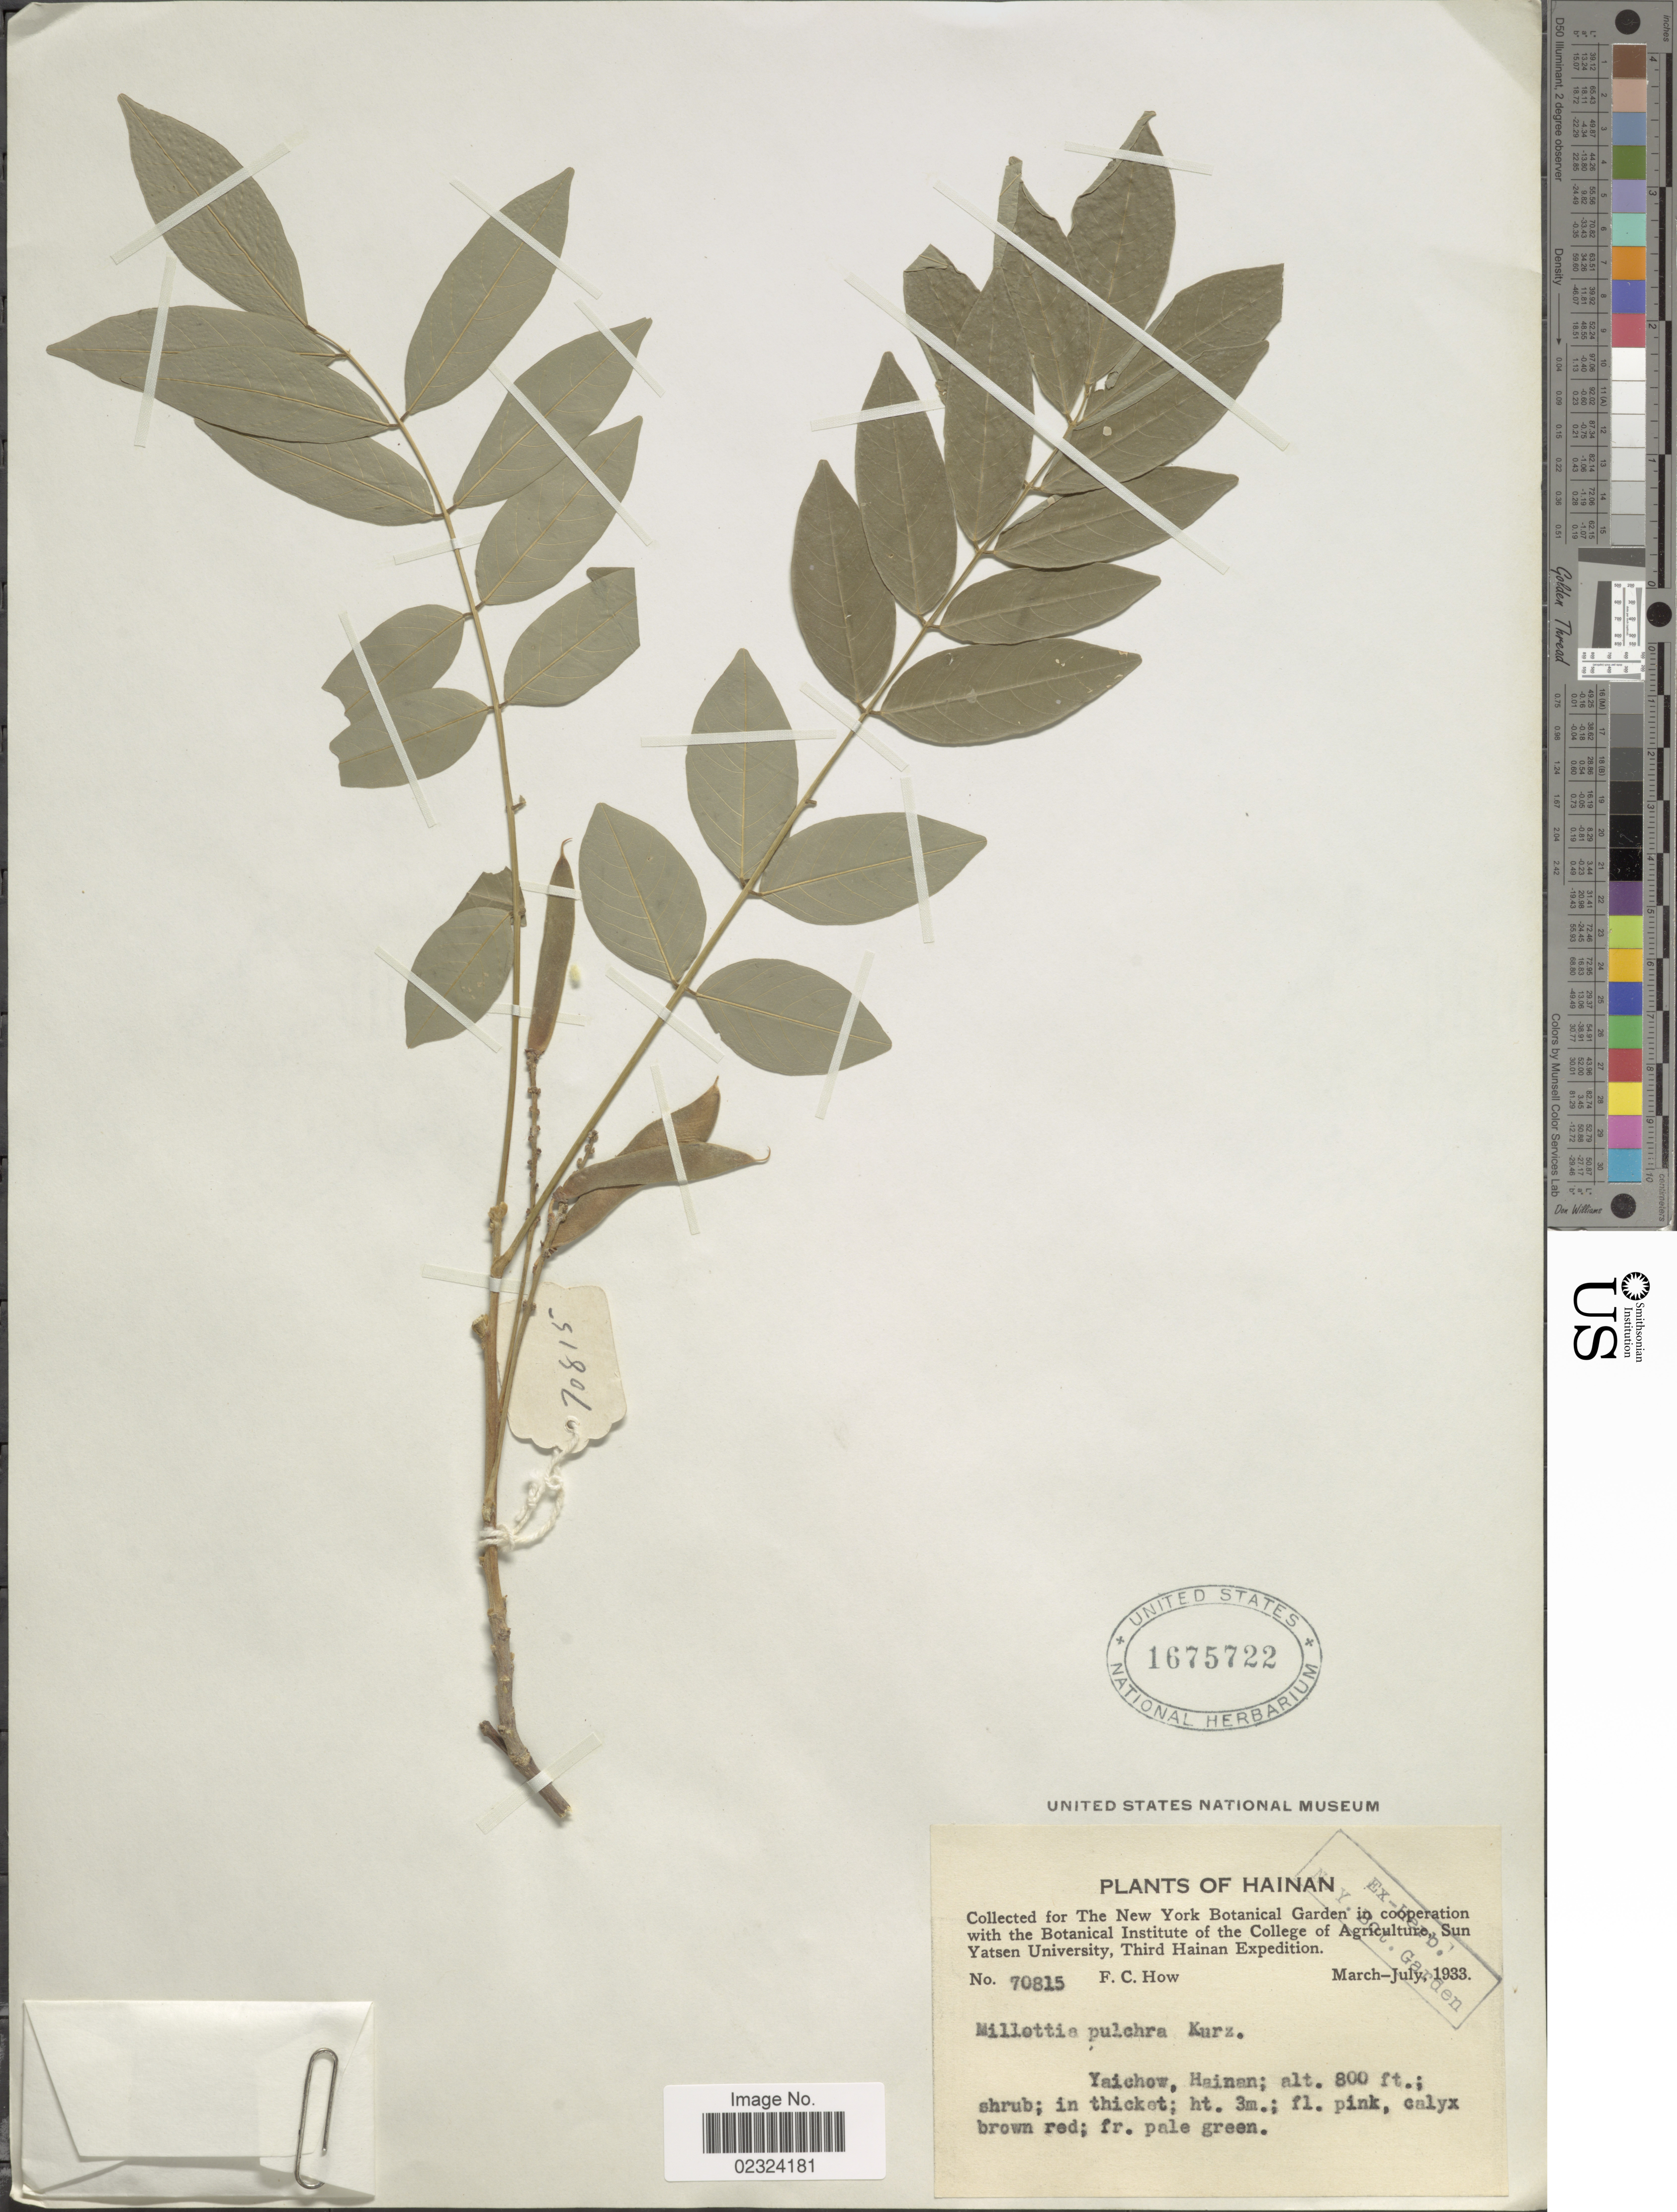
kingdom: Plantae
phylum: Tracheophyta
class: Magnoliopsida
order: Fabales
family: Fabaceae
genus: Millettia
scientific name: Millettia pulchra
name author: (Benth.) Kurz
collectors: F. C. How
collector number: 70815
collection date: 1933-03/1933-07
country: China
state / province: Hainan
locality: Yaichow, Hainan.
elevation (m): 244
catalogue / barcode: US 1675722